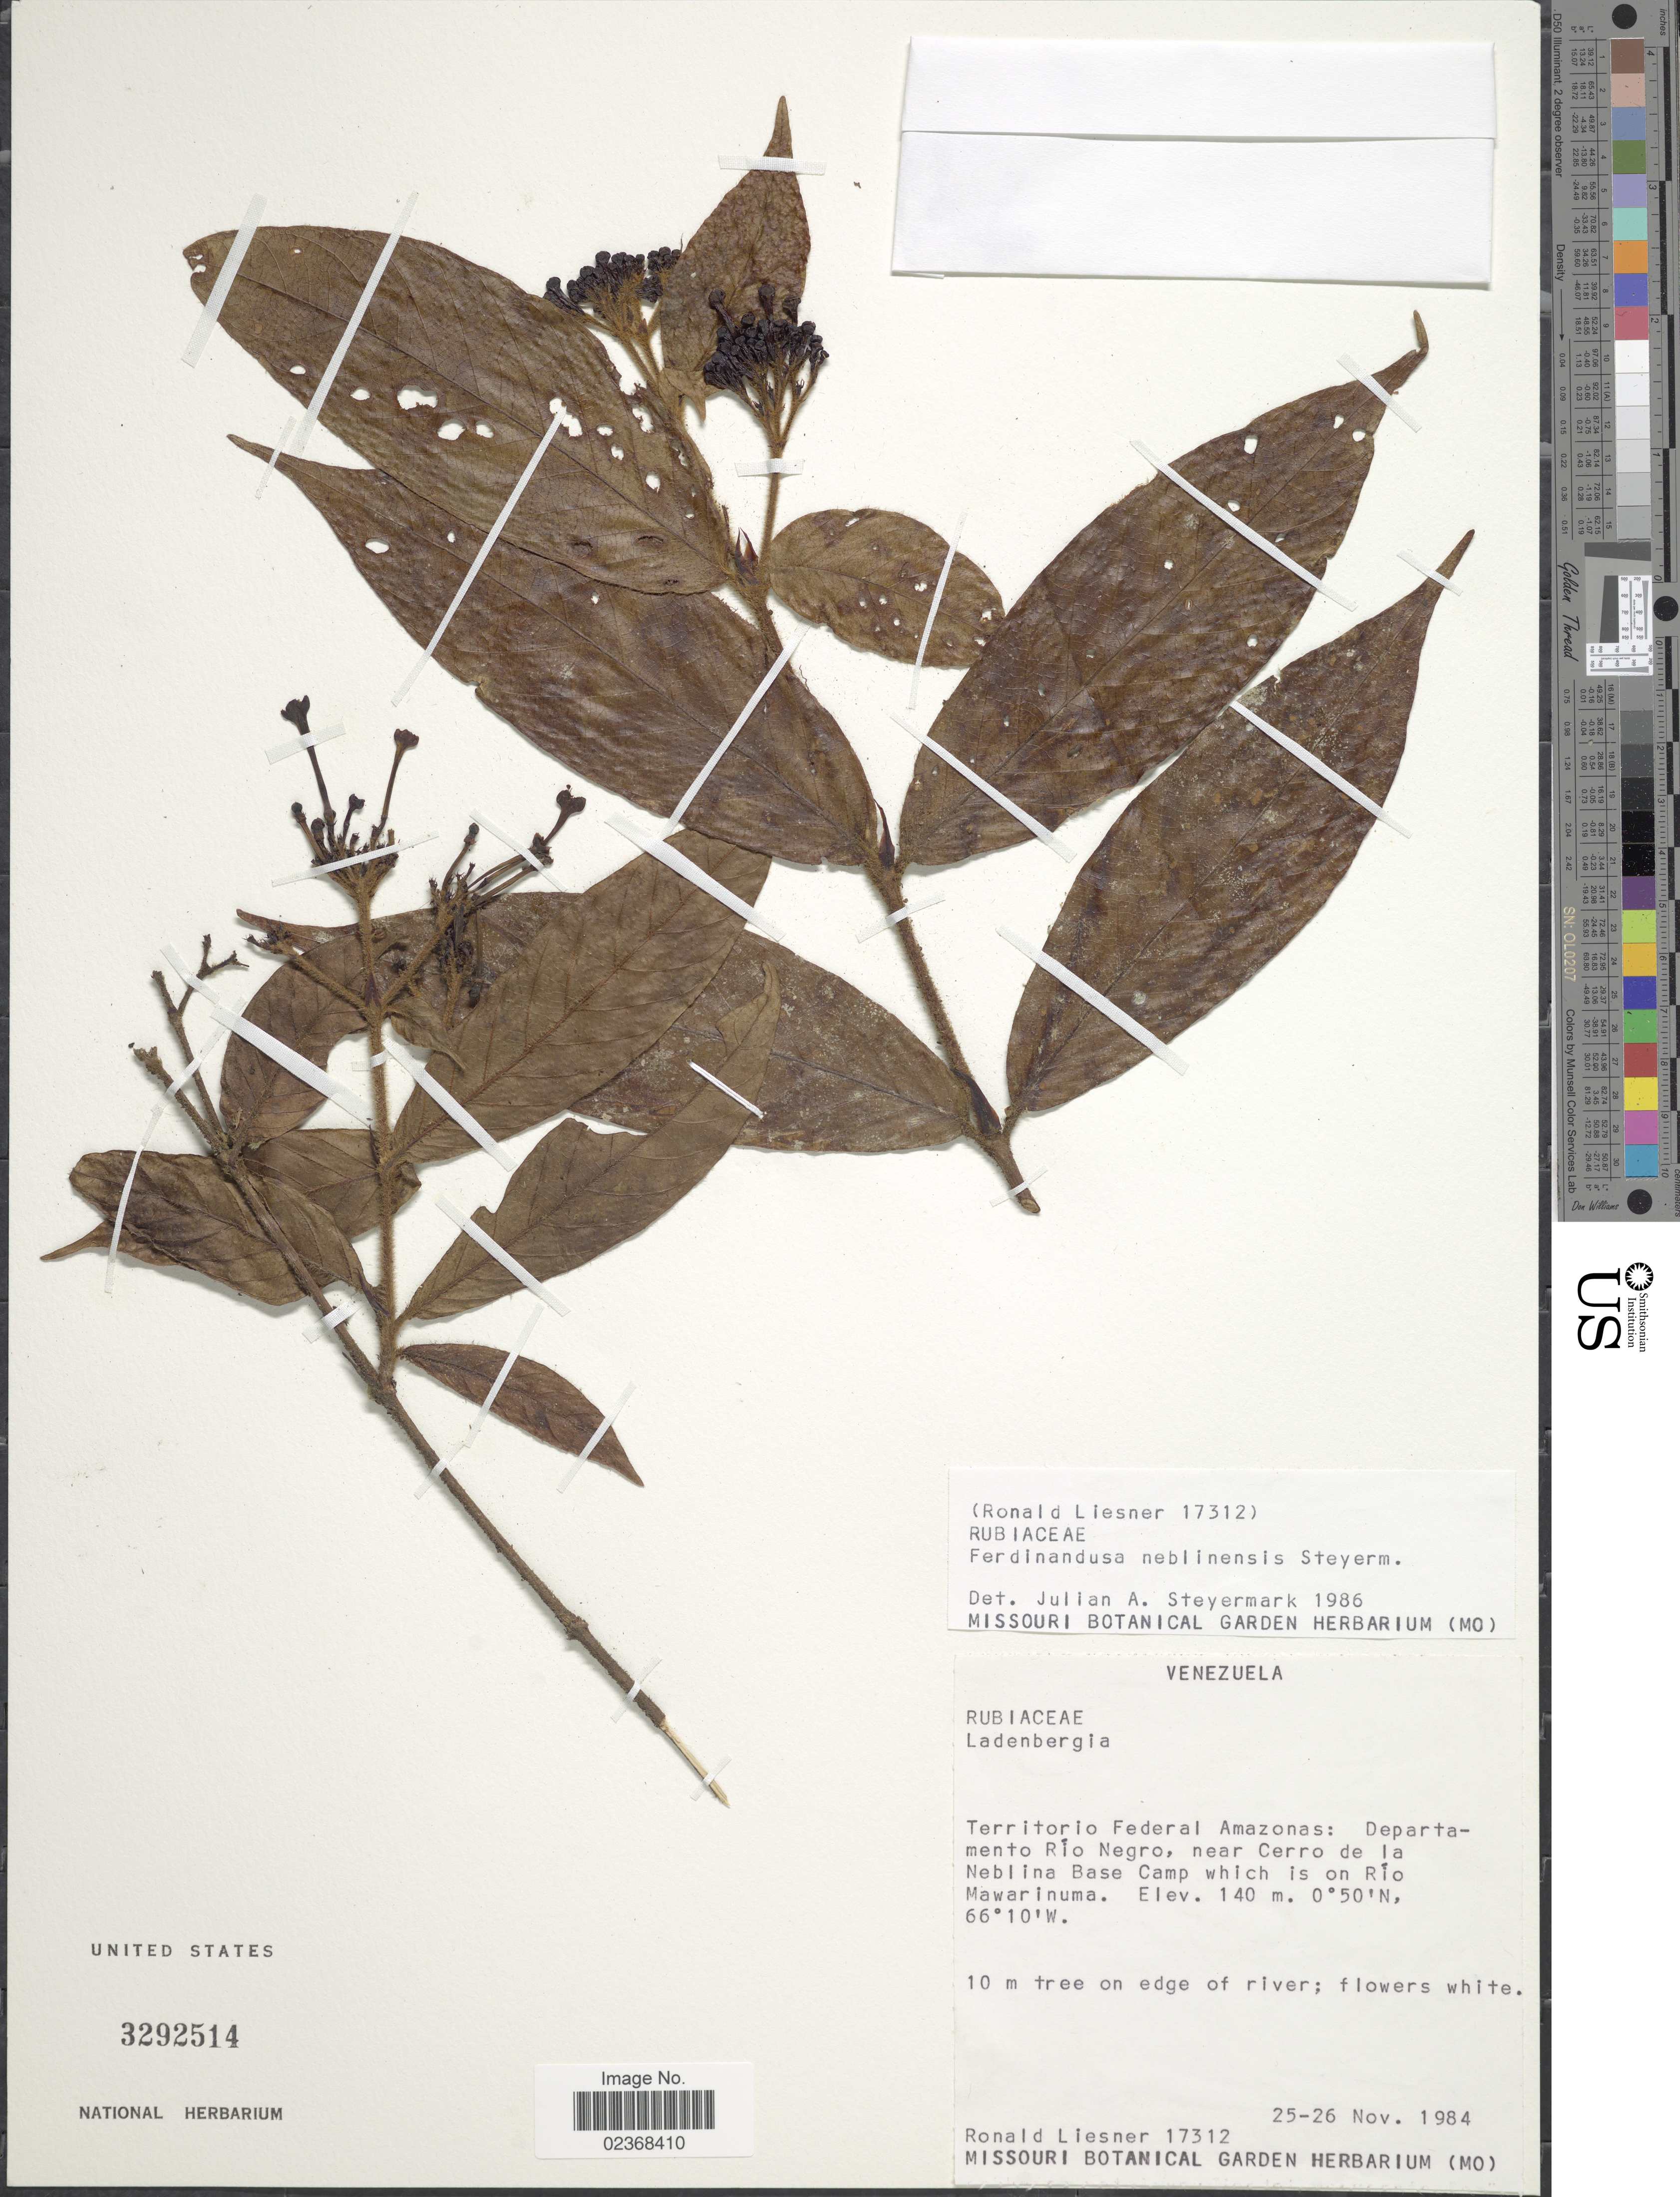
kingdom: Plantae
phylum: Tracheophyta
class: Magnoliopsida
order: Gentianales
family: Rubiaceae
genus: Ferdinandusa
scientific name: Ferdinandusa neblinensis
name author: Steyerm.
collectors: R. L. Liesner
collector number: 17312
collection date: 1984-11-25/1984-11-26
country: Venezuela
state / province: Amazonas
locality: Territorio Federal Amazonas: Departamento Rio Negro, near Cerro de la Neblina Base Camp which is on Rio Mawarinuma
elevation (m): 140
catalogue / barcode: US 3292514